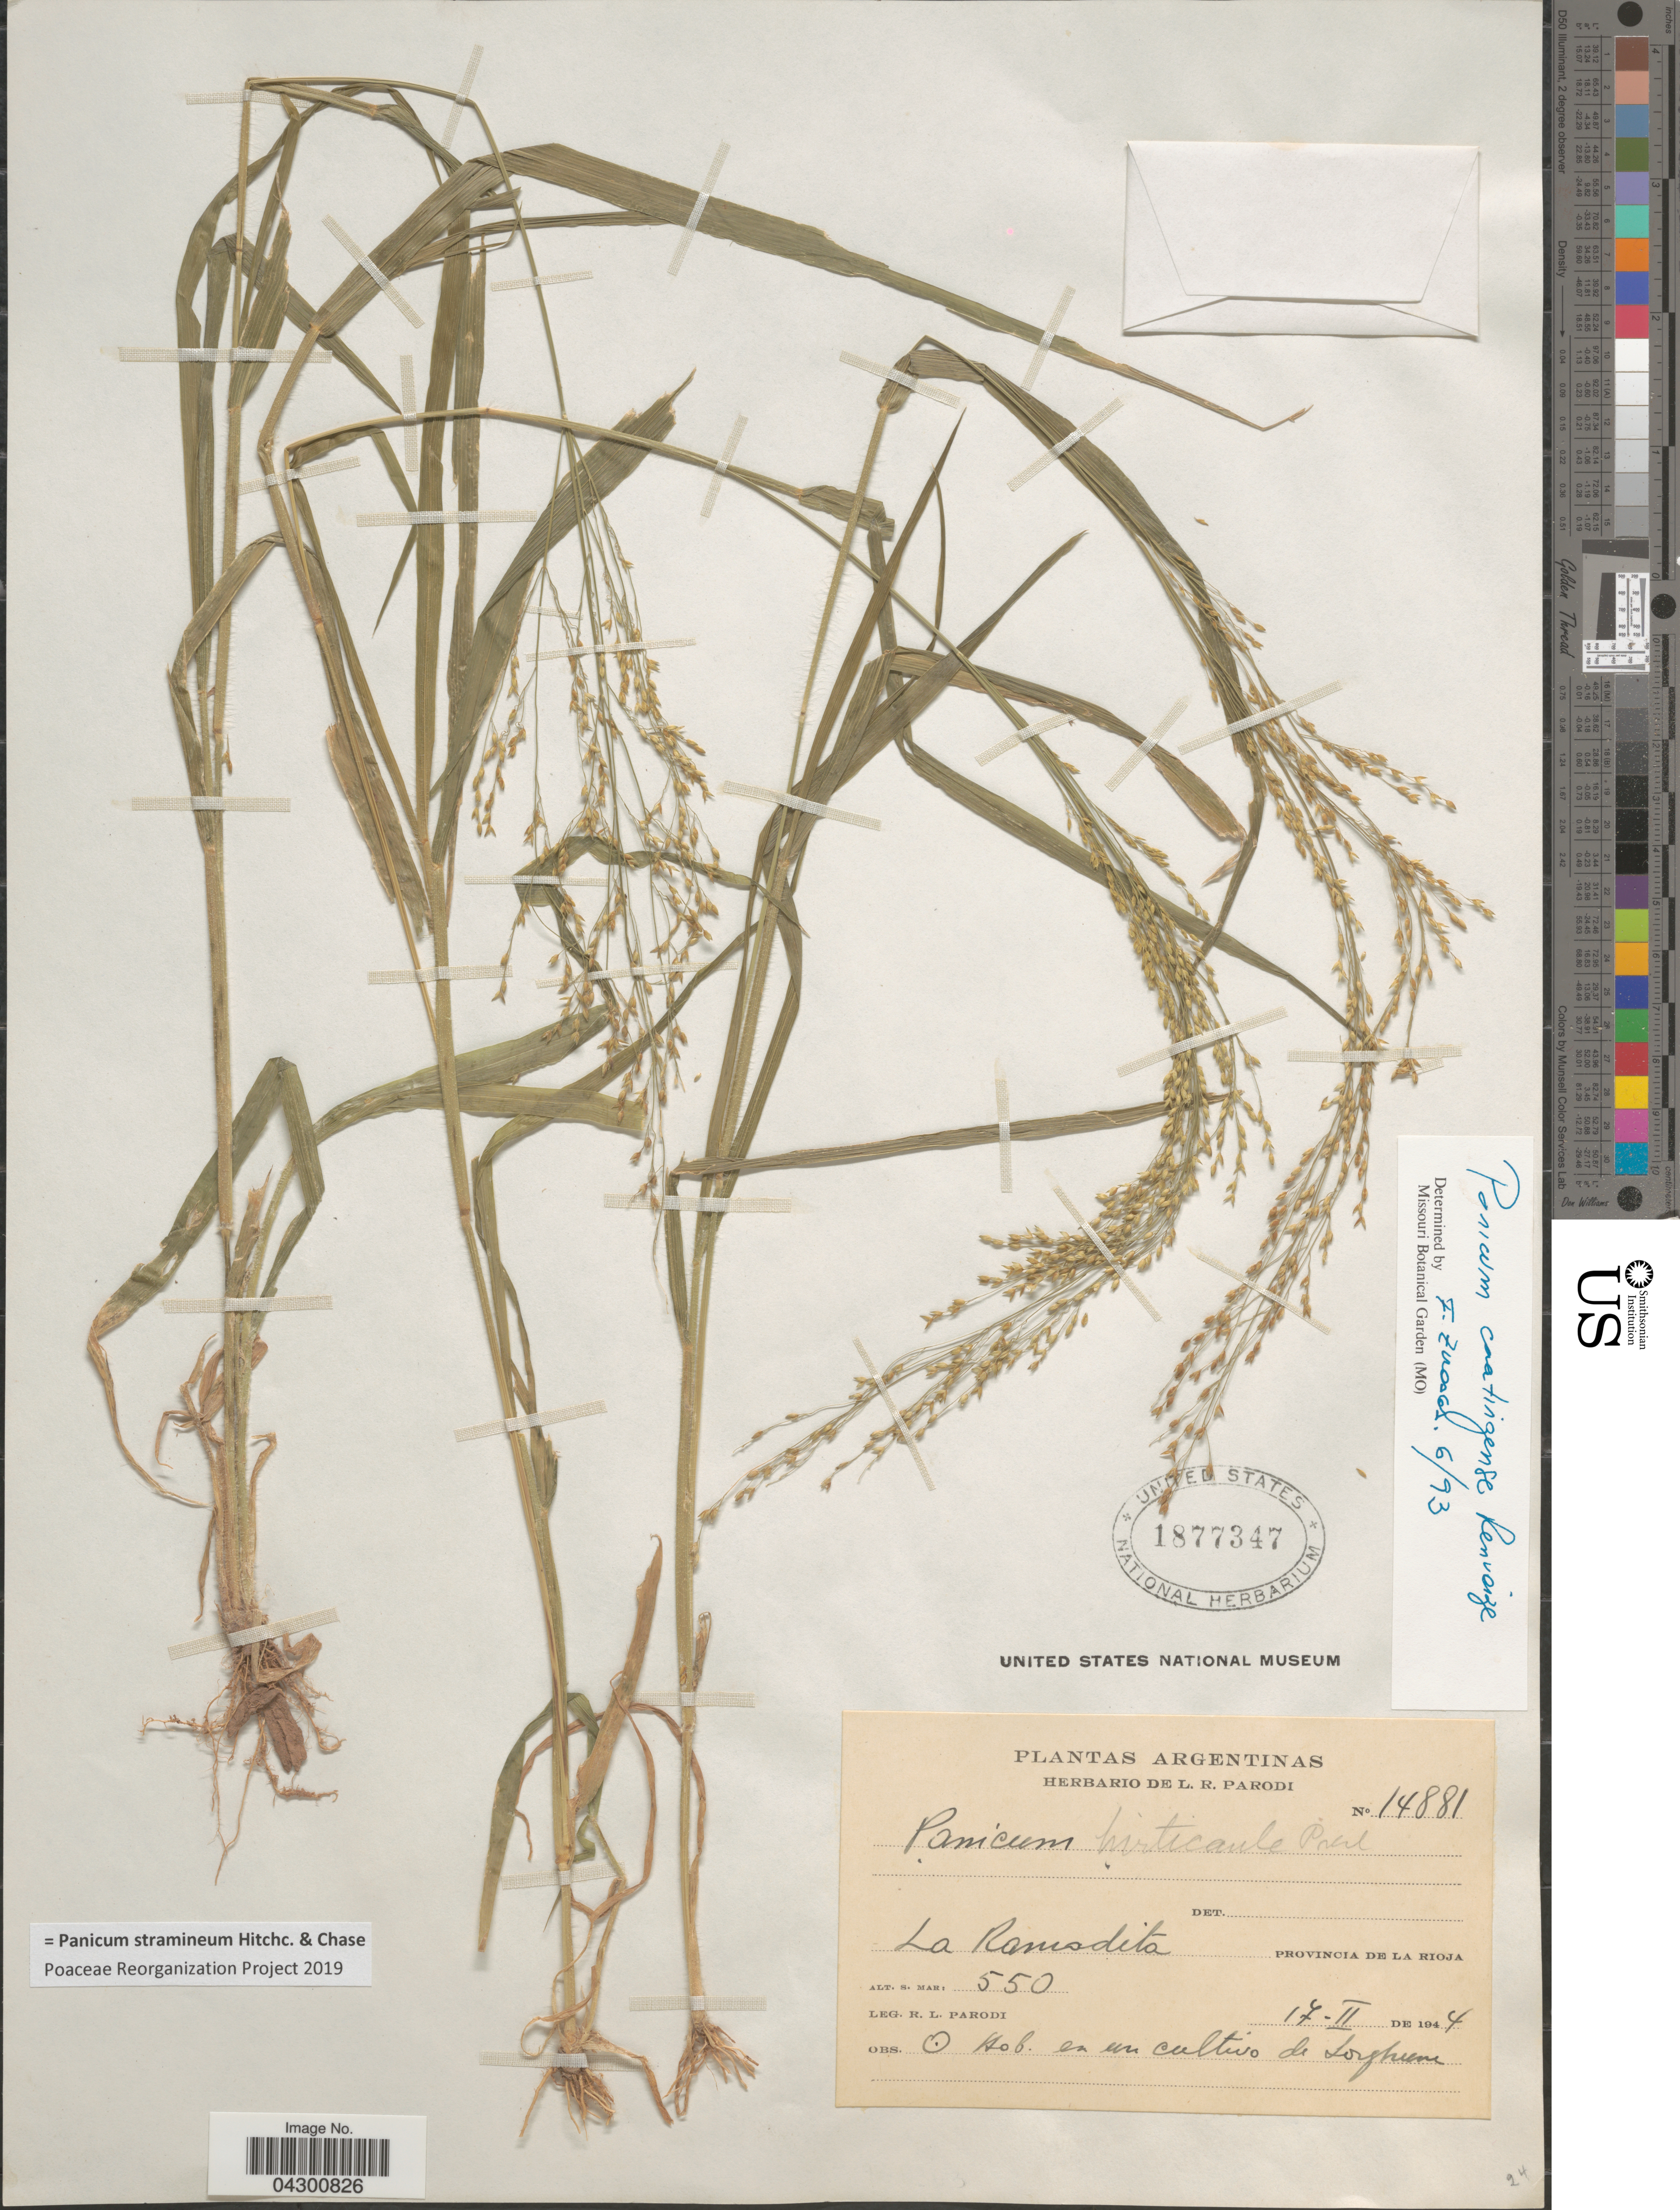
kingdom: Plantae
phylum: Tracheophyta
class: Liliopsida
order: Poales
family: Poaceae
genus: Panicum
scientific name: Panicum stramineum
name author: Hitchc. & Chase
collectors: L. R. Parodi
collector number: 14881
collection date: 1944-02-17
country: Argentina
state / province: La Rioja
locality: La Ramodita.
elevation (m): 550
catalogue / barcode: US 1877347